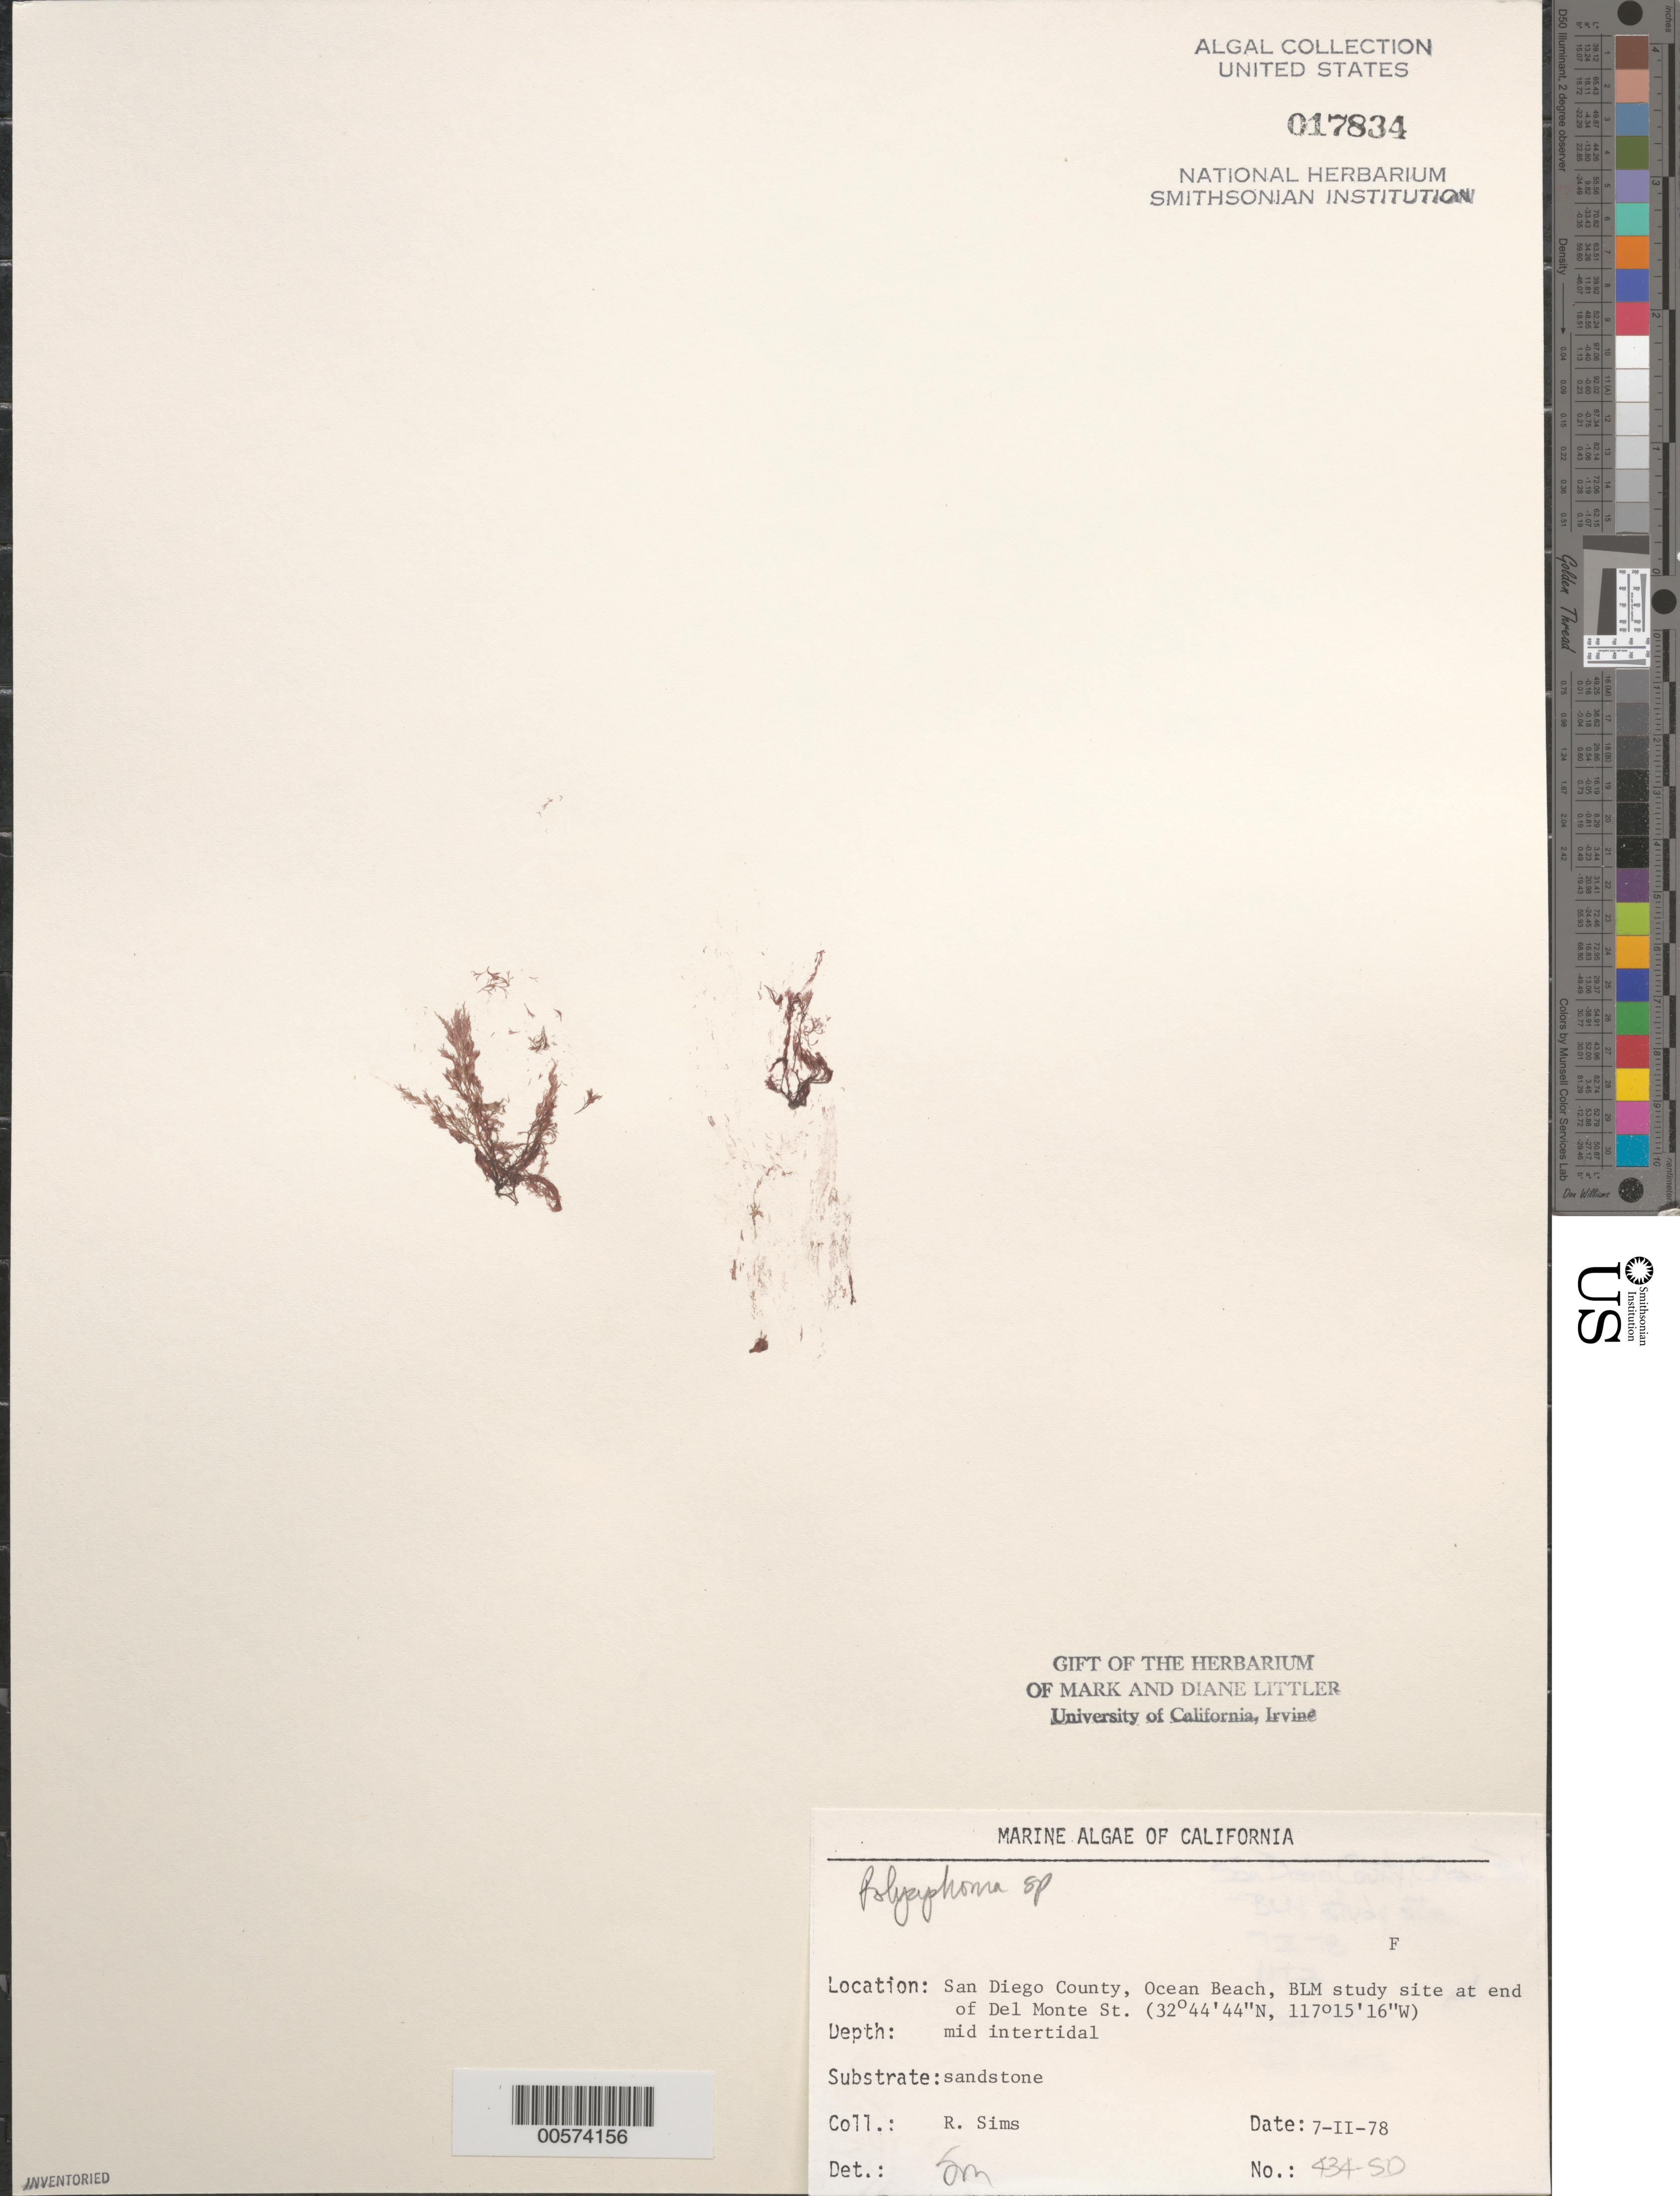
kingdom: Plantae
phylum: Rhodophyta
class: Florideophyceae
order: Ceramiales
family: Rhodomelaceae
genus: Polysiphonia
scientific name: Polysiphonia sp.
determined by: Murray, S. N.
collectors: R. H. Sims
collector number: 434-sd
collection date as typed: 07 Feb 1978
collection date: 1978-02-07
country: United States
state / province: California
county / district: San Diego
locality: Ocean Beach, end of Del Monte Street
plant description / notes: BLM-SOCALBIGHT Rocky Intertidal Survey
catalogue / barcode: US 17834